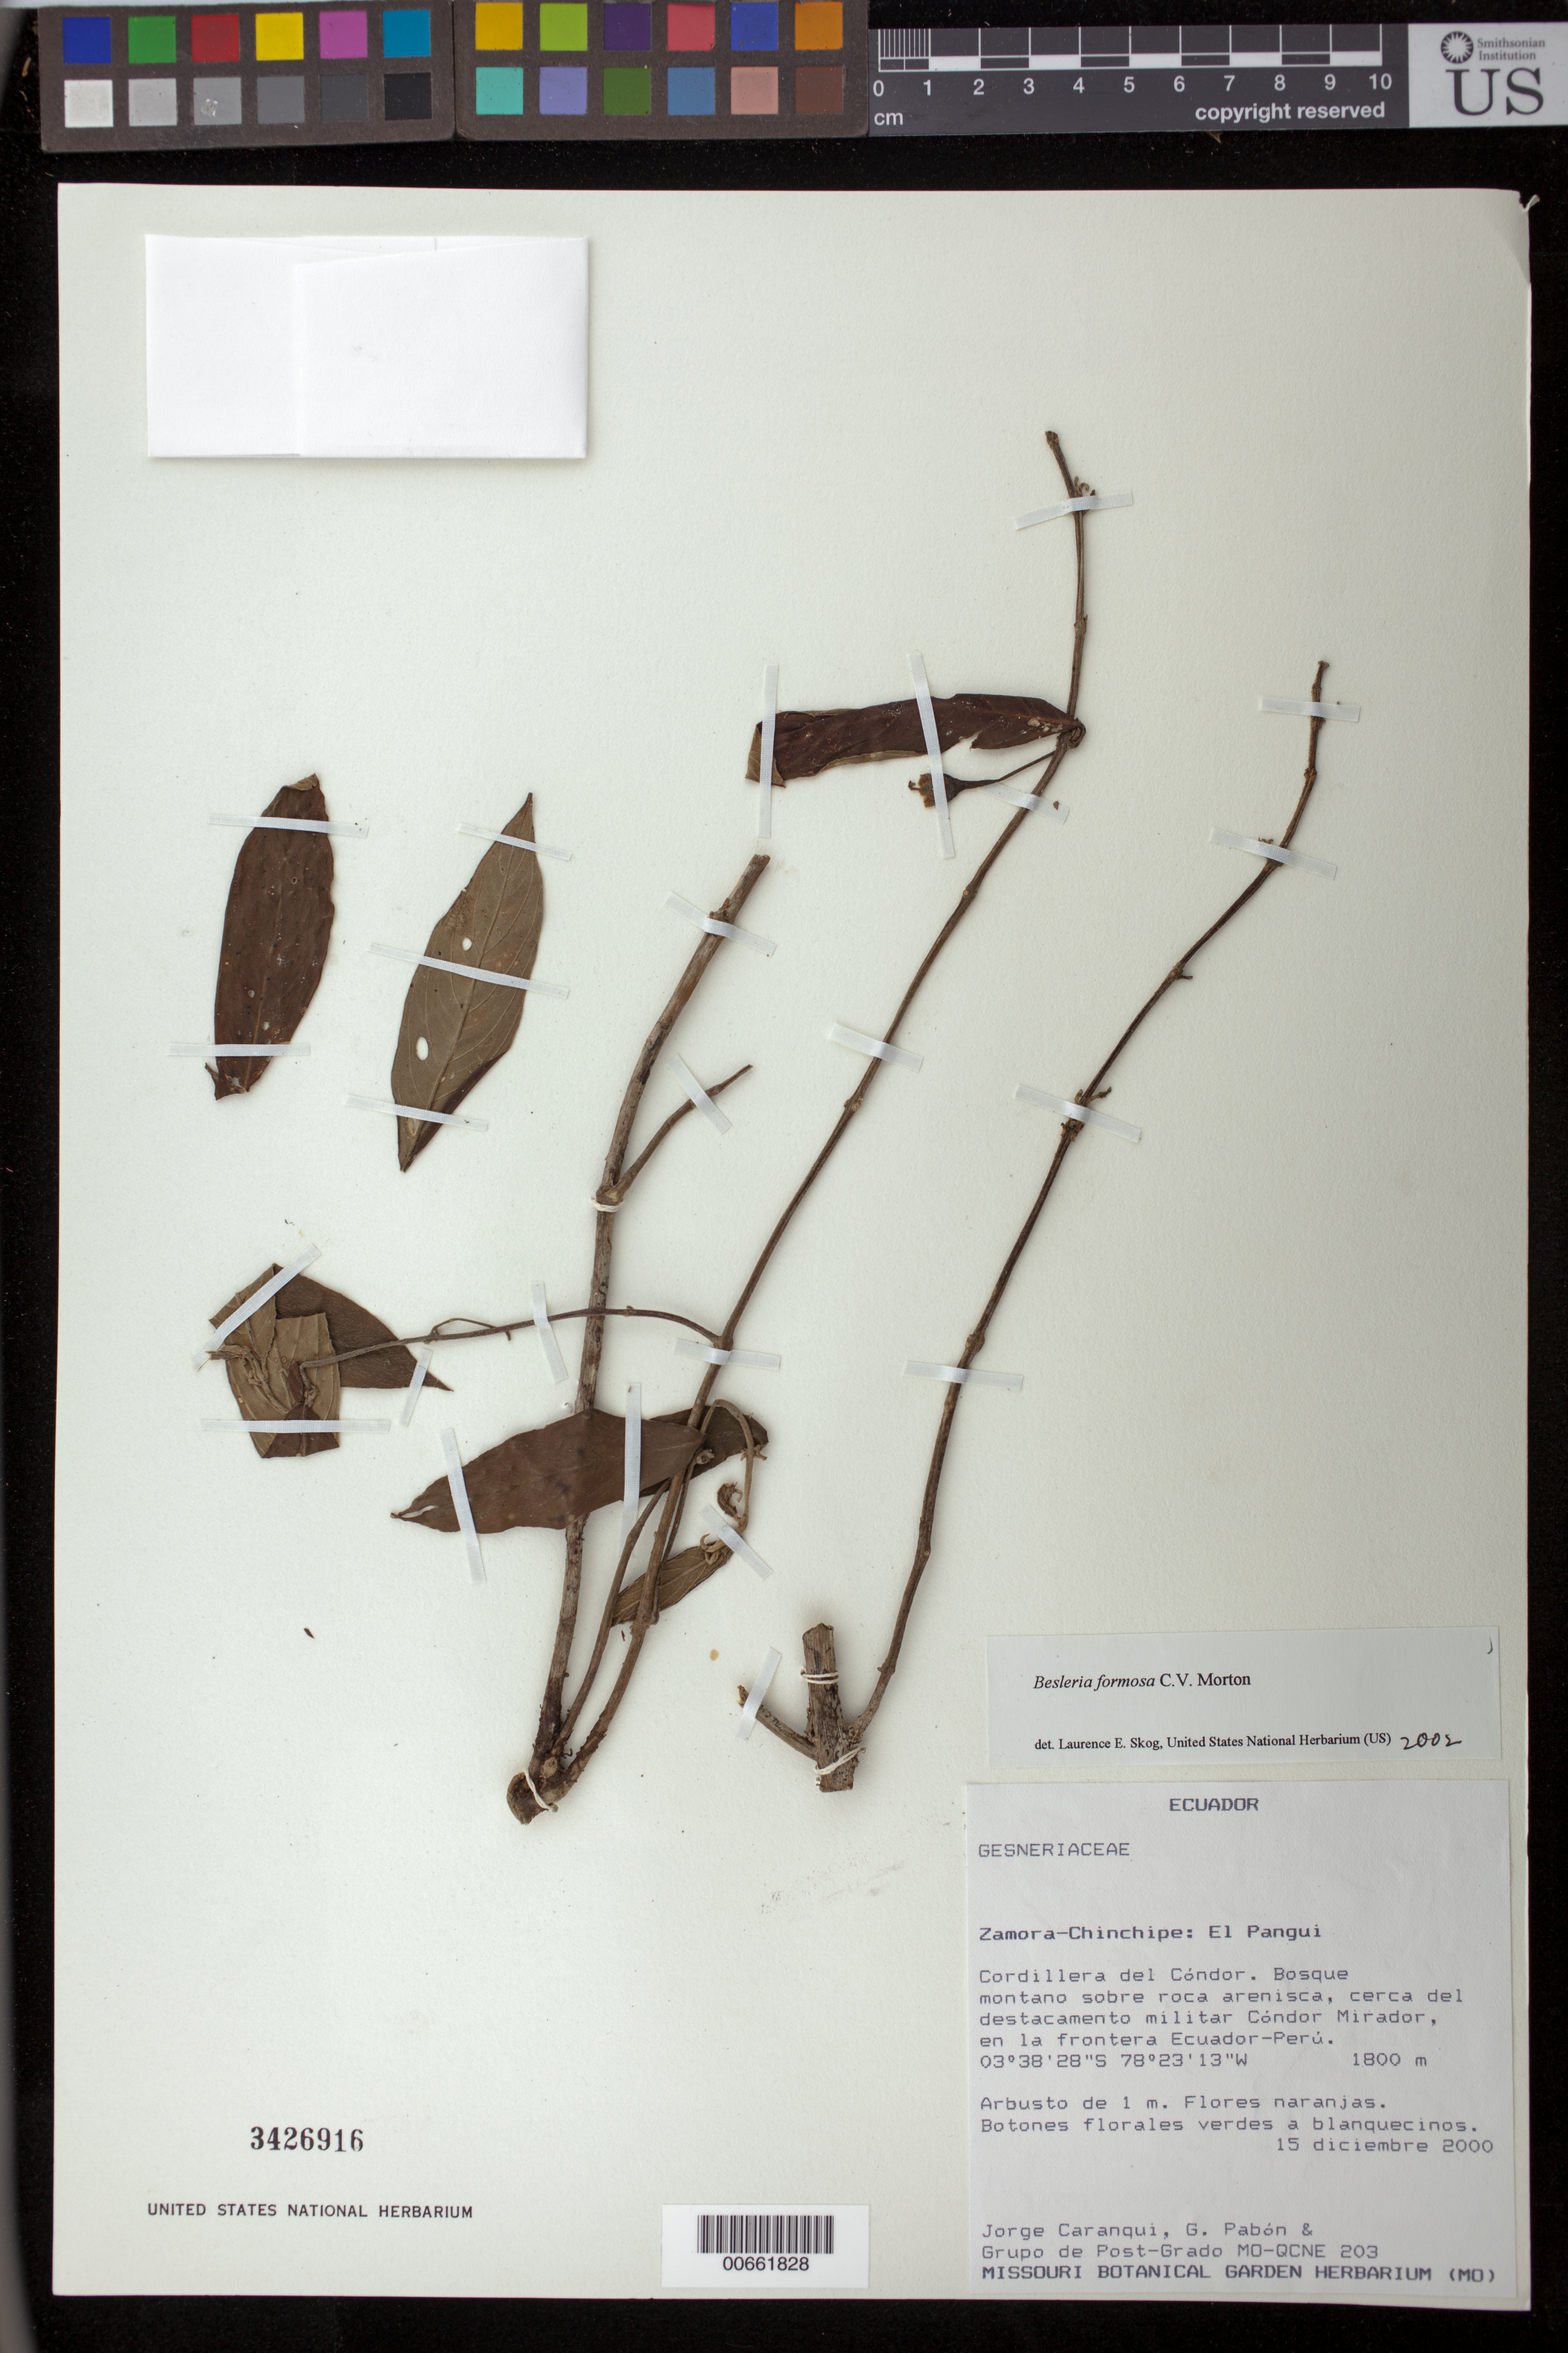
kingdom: Plantae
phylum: Tracheophyta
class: Magnoliopsida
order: Lamiales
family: Gesneriaceae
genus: Besleria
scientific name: Besleria amabilis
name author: C.V. Morton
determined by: Skog, Laurence E.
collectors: J. Caranqui, G. Pabón & Grupo Post-Grado MO-QCNE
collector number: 203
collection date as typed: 15 Dec 2000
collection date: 2000-12-15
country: Ecuador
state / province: Zamora-Chinchipe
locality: El Pangui, Cordillera del Cóndor, cerca del destacamento militar Cóndor Mirador, en la frontera Ecuador-Perú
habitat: Bosque montano sobre roca arenisca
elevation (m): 1800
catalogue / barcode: US 3426916